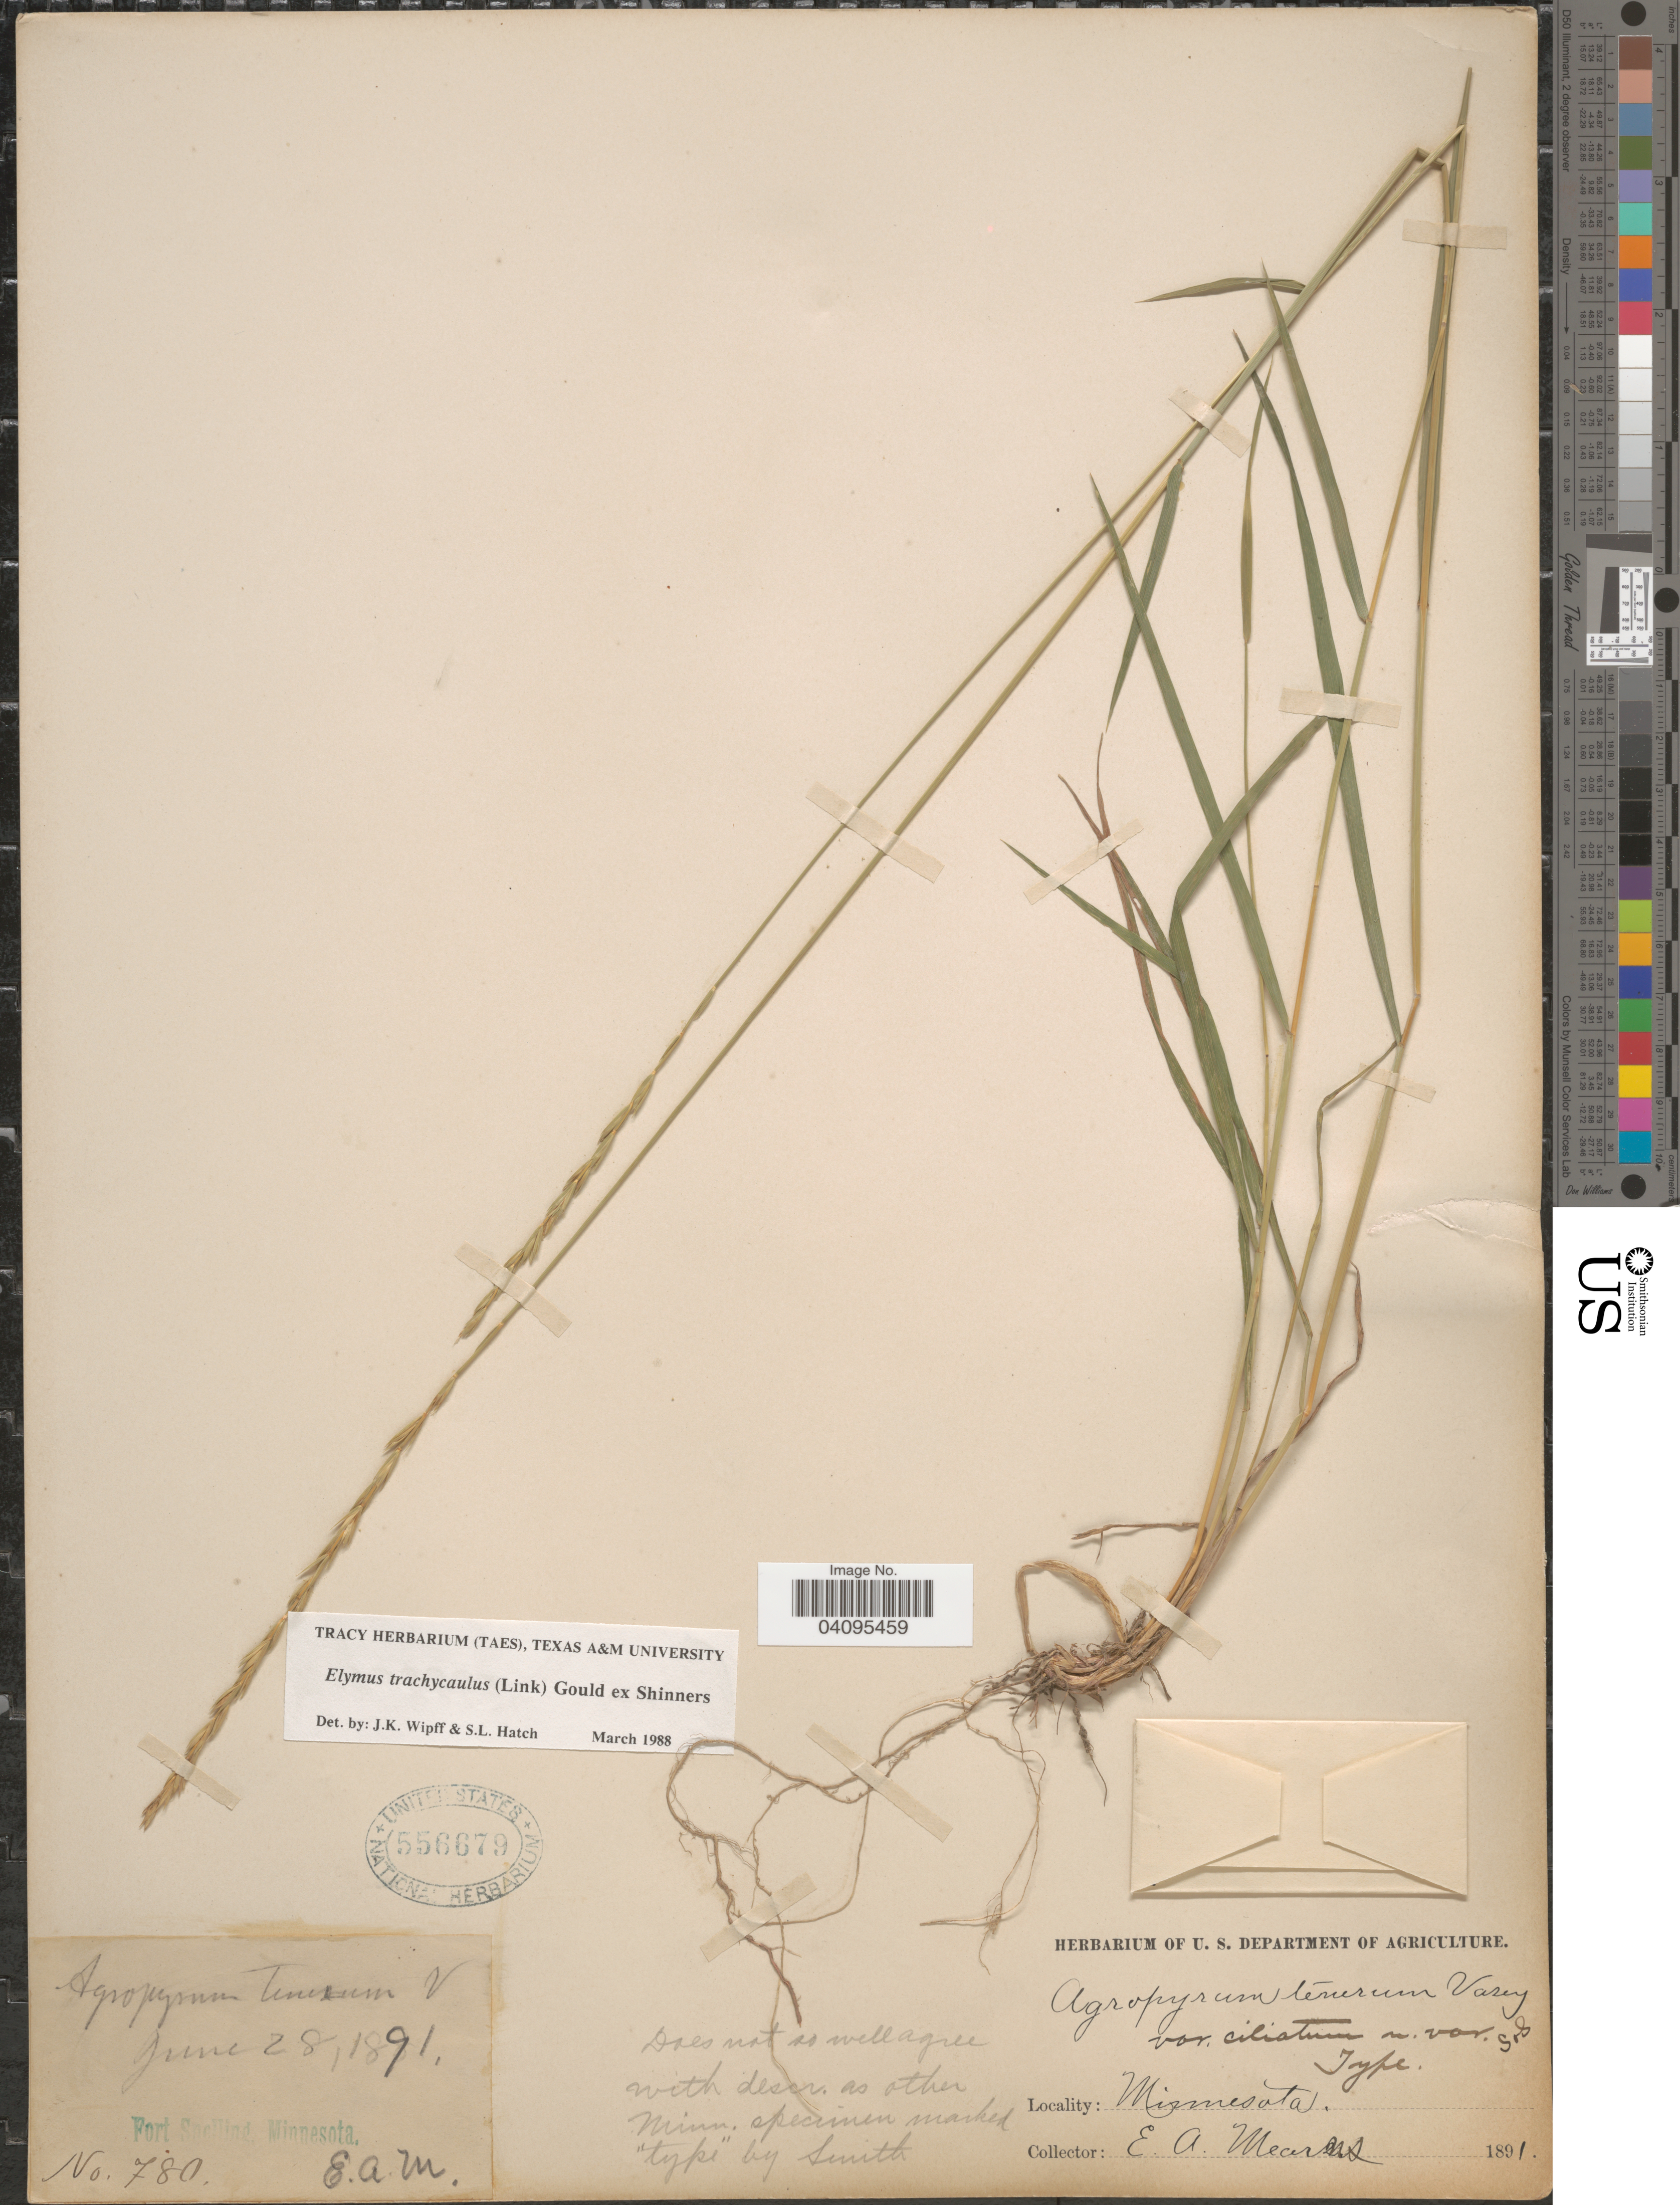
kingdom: Plantae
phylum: Tracheophyta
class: Liliopsida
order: Poales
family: Poaceae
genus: Elymus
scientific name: Elymus trachycaulus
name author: (Link) Gould ex Shinners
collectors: E. A. Mearns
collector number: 780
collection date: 1891-06-28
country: United States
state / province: Minnesota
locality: Fort Snelling.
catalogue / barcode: US 556679